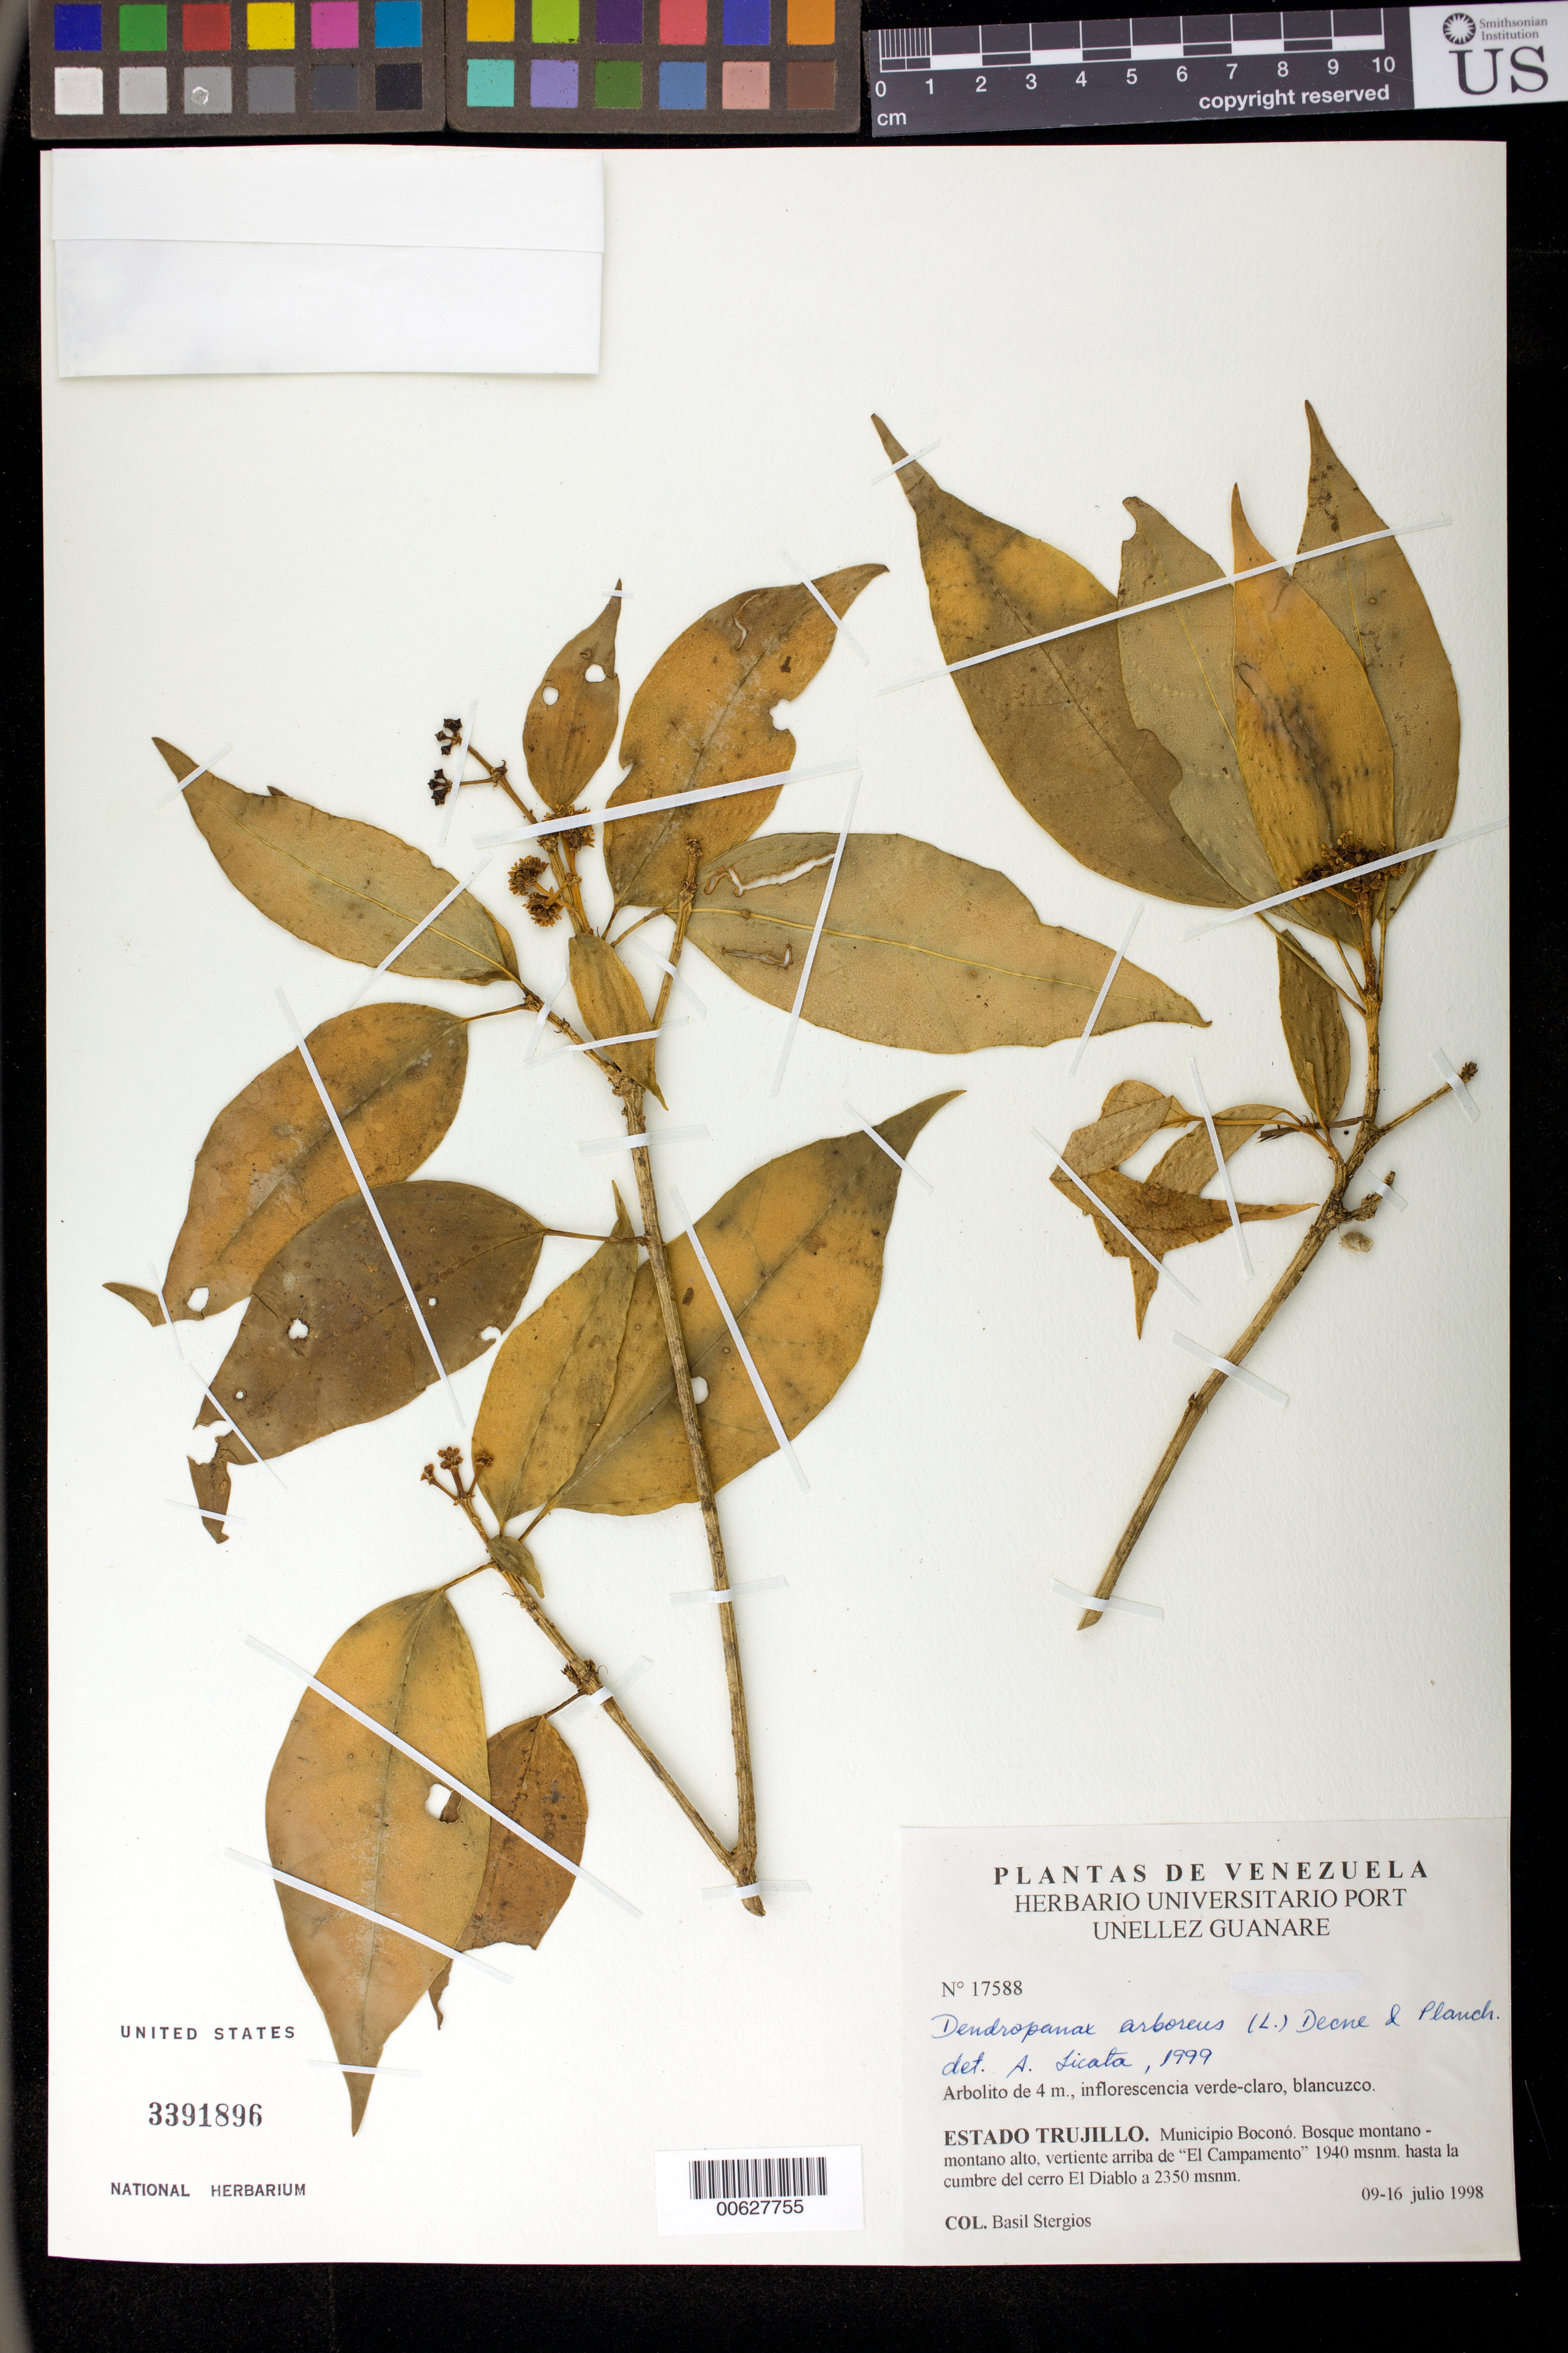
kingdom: Plantae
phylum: Tracheophyta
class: Magnoliopsida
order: Apiales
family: Araliaceae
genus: Dendropanax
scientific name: Dendropanax arboreus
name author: (L.) Decne. & Planch.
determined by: Licata, A., (PORT), Univ. Nac. Exp. de los Llanos Ezequiel Zamora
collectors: B. G. Stergios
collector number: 17588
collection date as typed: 09 Jul 1998 to 16 Jul 1998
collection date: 1998-07-09/1998-07-16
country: Venezuela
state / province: Trujillo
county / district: Boconó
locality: Vertiente arriba de El Campamento 1940 m hasta la cumbre del cerro El Diablo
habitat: Bosque montano - montano alto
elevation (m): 1940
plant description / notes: F, PORT, US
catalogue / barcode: US 3391896